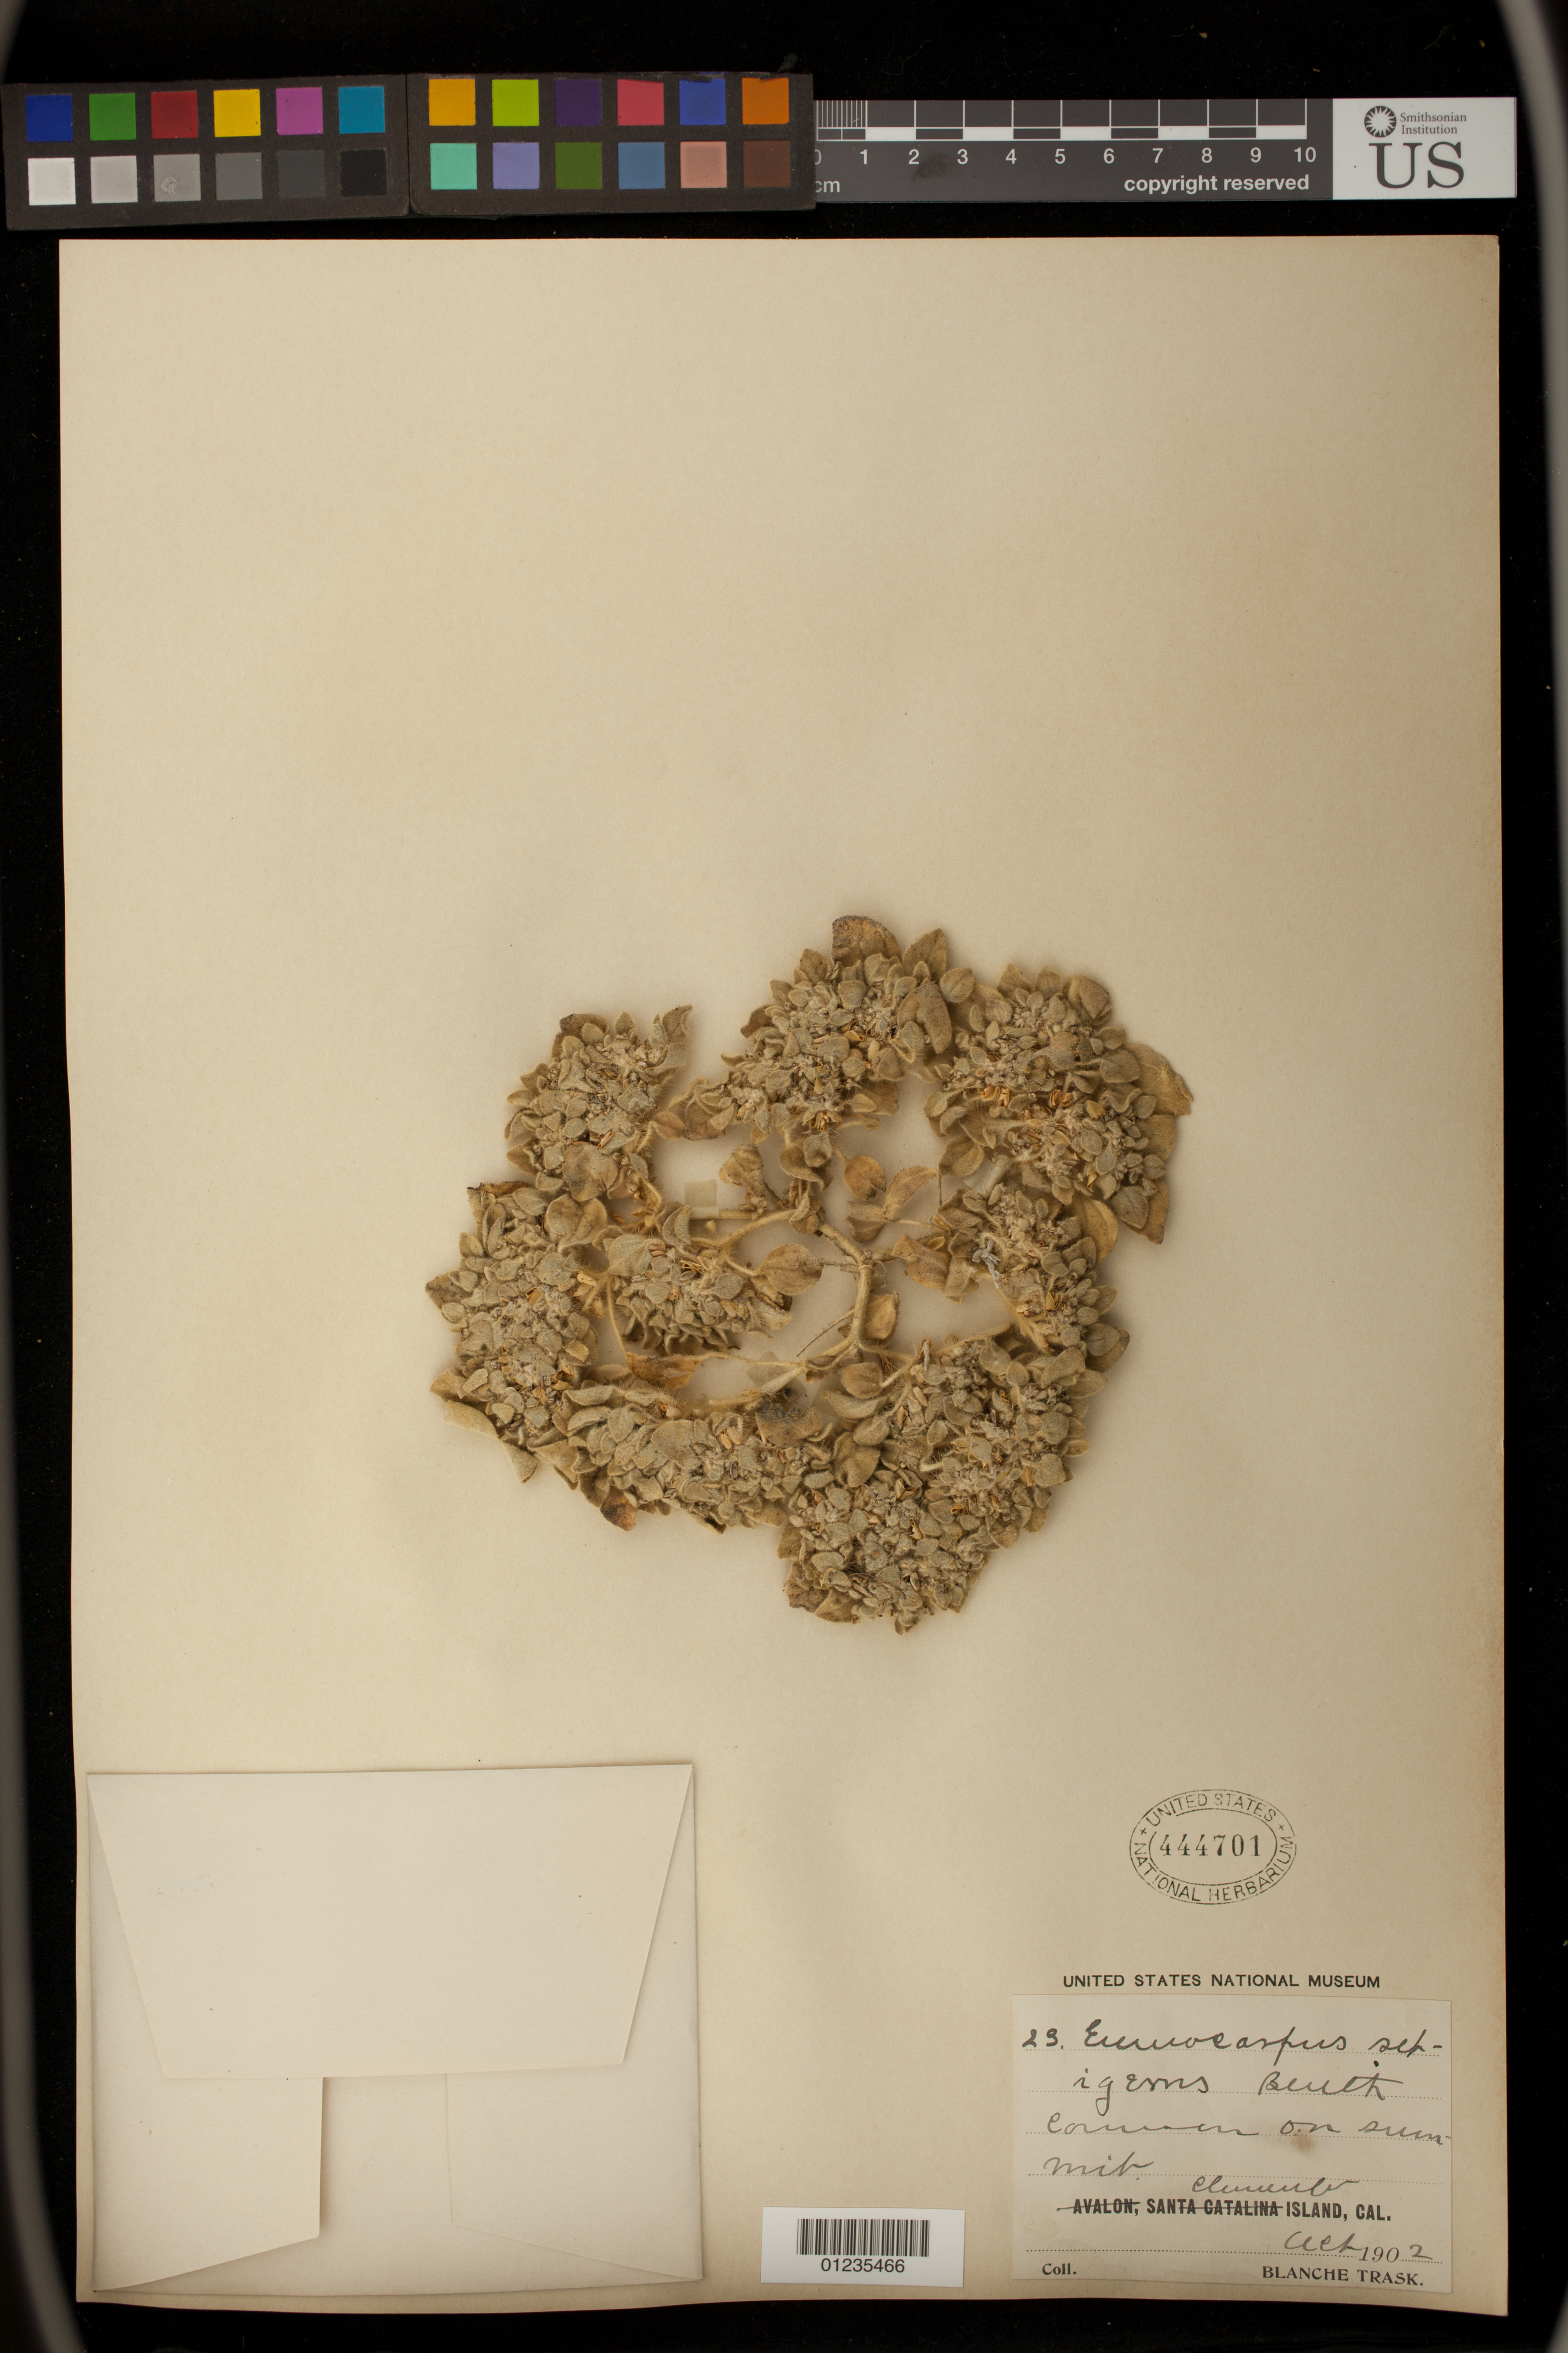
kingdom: Plantae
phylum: Tracheophyta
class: Magnoliopsida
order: Malpighiales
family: Euphorbiaceae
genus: Eremocarpus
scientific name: Eremocarpus setigerus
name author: (Hook.) Benth.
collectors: B. Trask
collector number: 25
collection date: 1902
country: United States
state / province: California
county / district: Los Angeles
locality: San Clemente Island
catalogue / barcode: US 444701